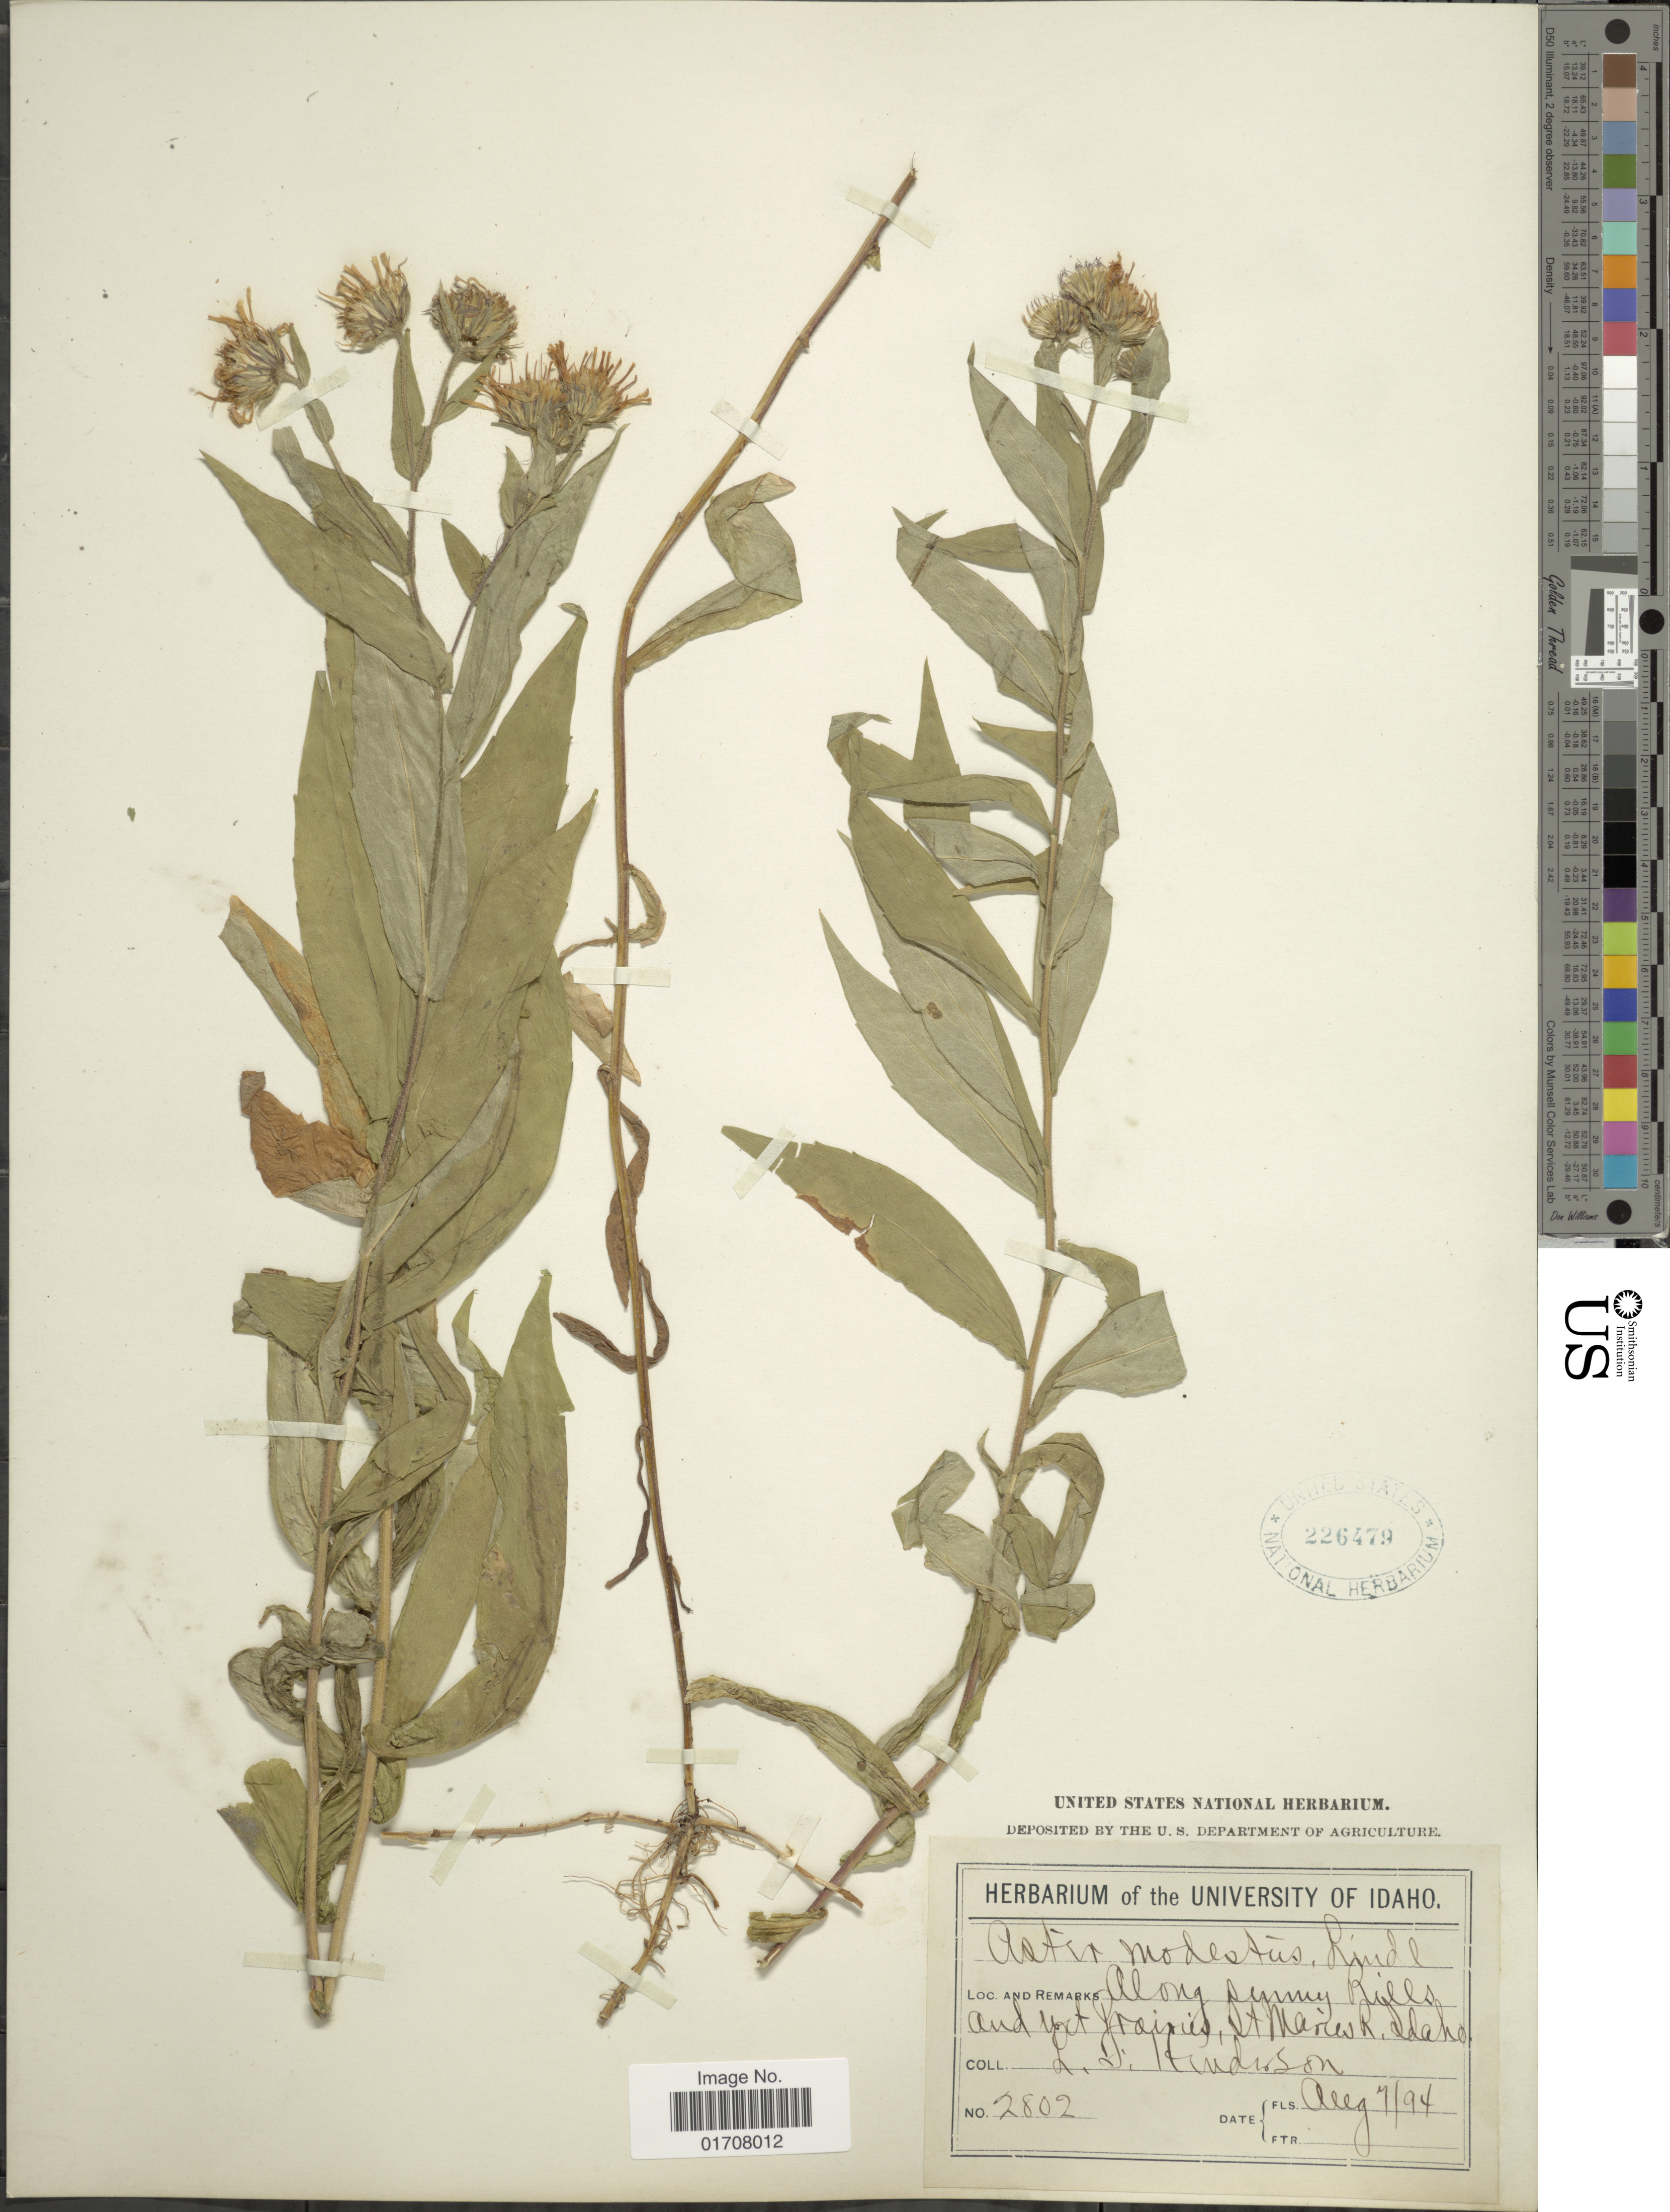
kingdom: Plantae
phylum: Tracheophyta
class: Magnoliopsida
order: Asterales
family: Asteraceae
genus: Canadanthus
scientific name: Canadanthus modestus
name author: (Lindl.) G.L. Nesom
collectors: L. F. Hudson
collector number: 2802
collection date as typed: Transcribed d/m/y: 7/8/94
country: United States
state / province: Idaho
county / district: Benewah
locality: Along sunny hills and Mt. Prairies, St. Maries R.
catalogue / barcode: US 226479